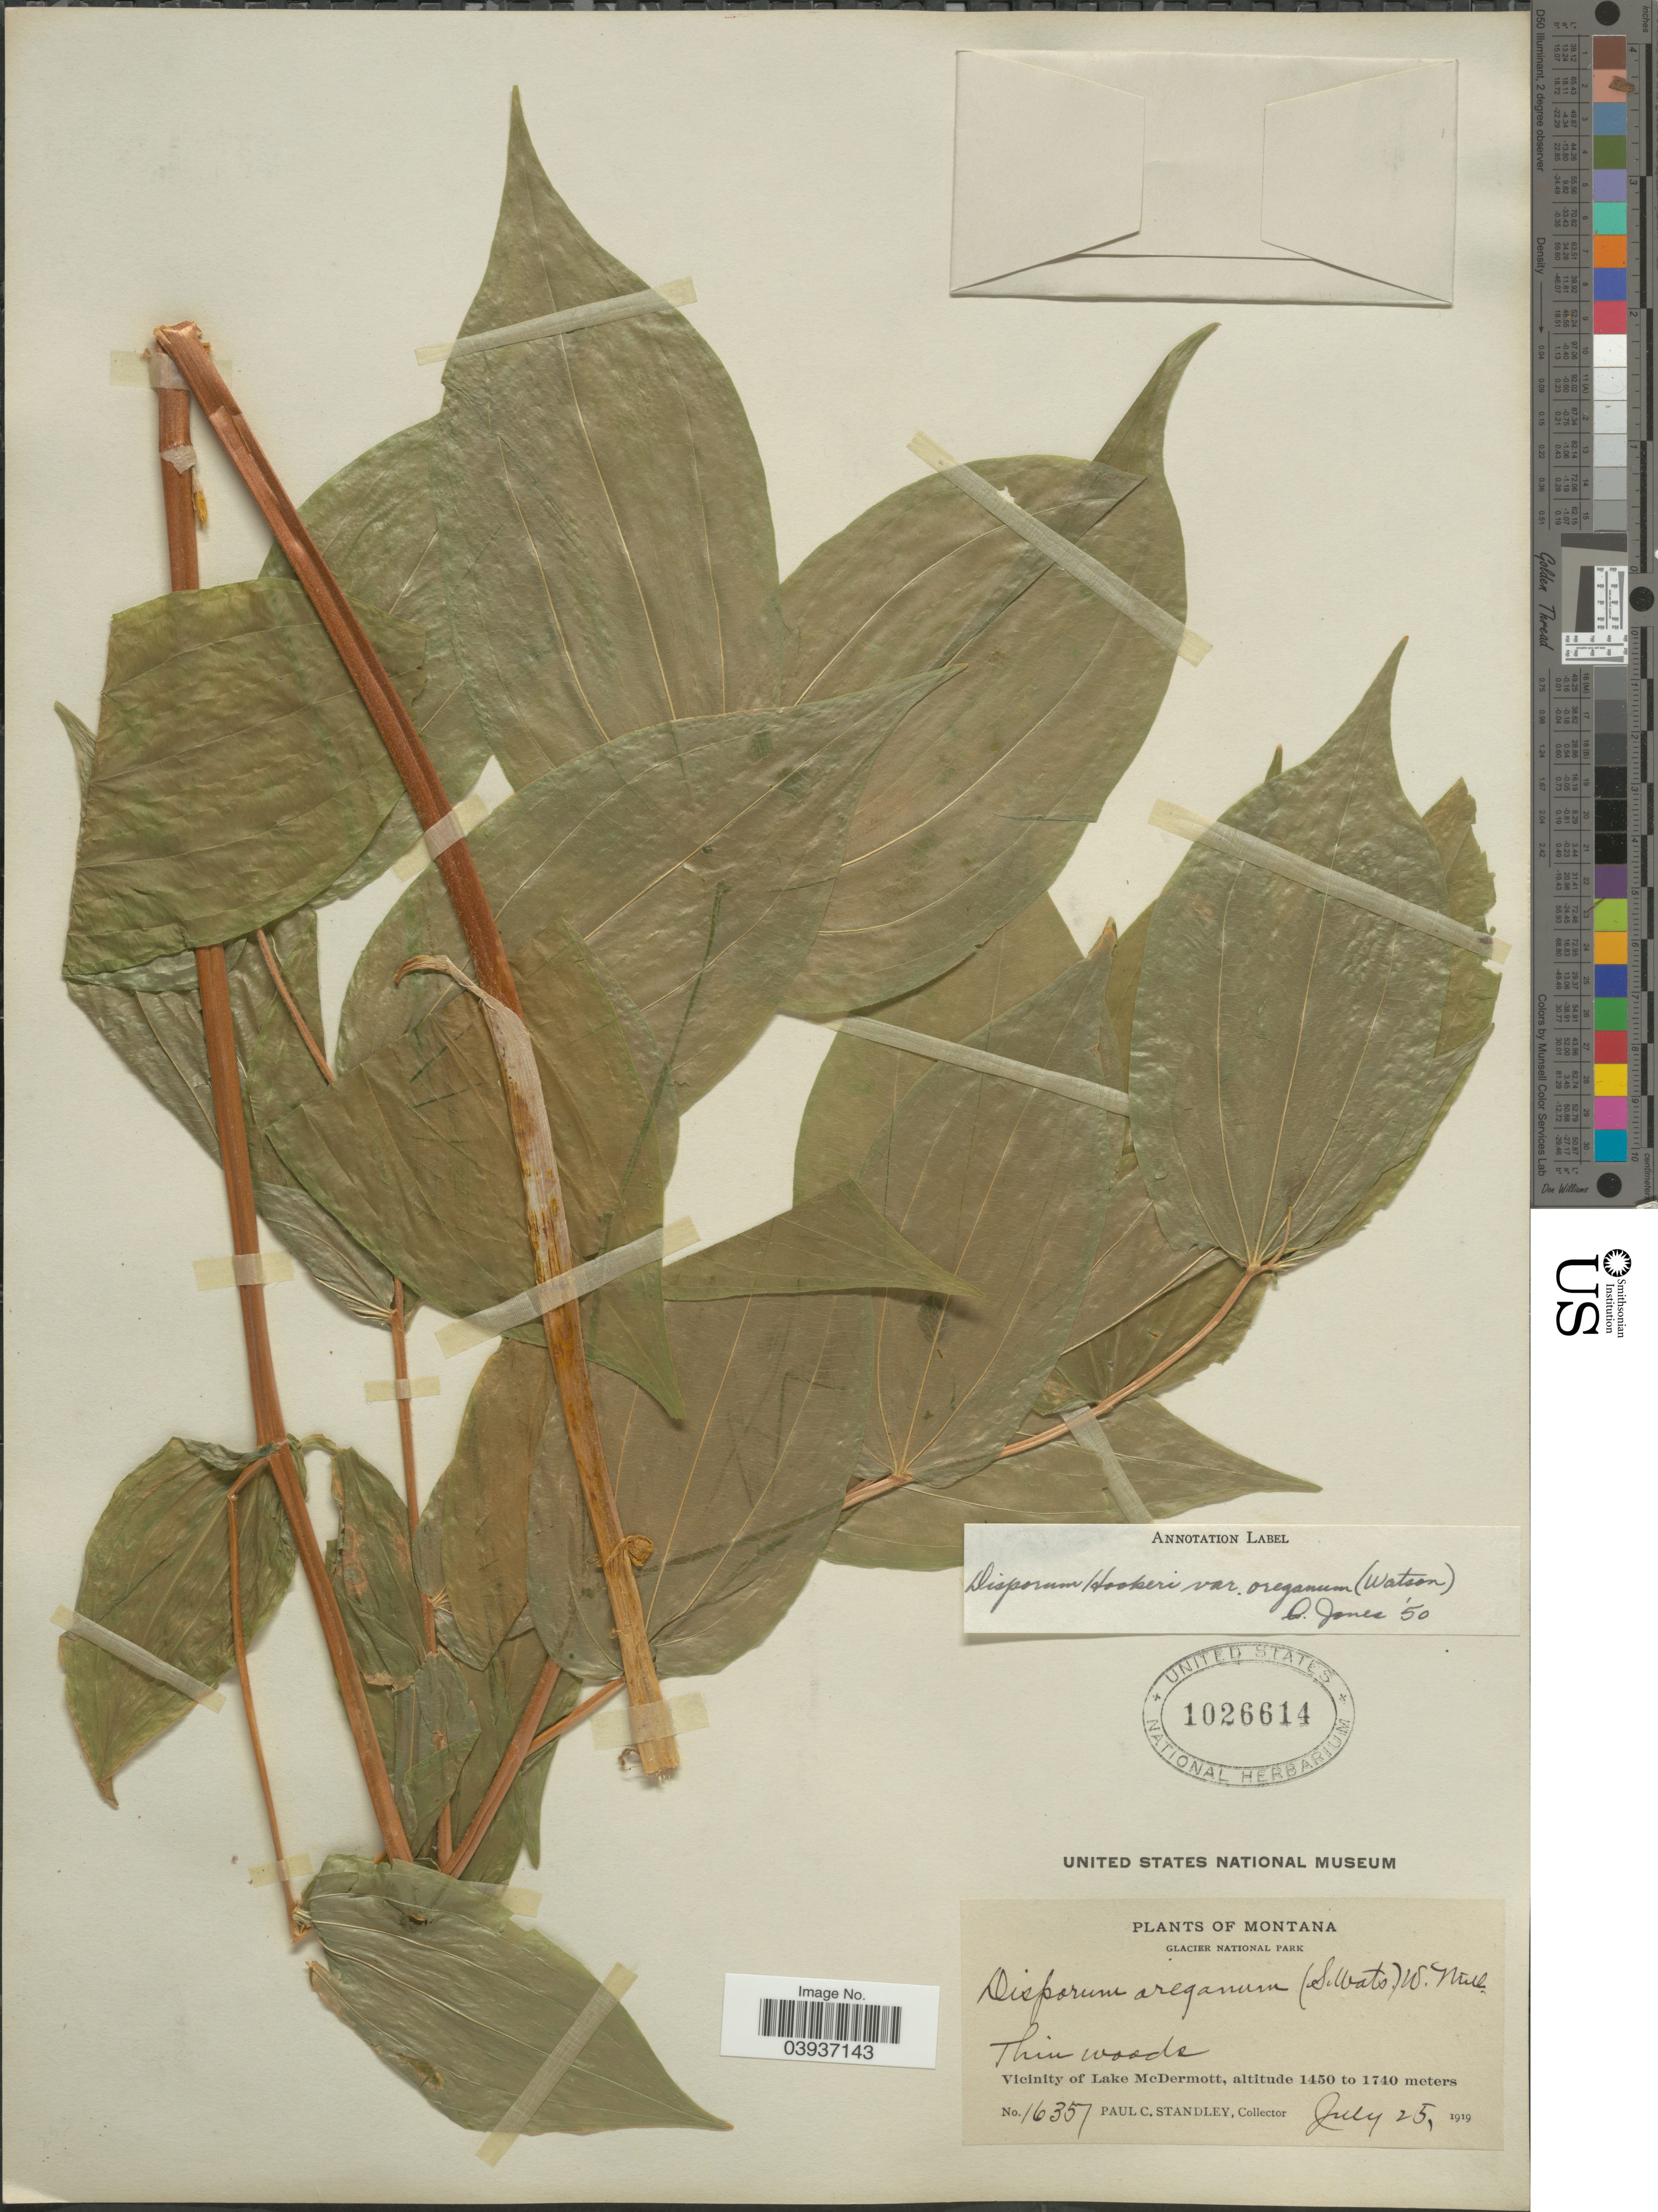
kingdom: Plantae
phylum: Tracheophyta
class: Liliopsida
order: Liliales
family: Colchicaceae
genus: Disporum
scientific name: Disporum hookeri var. oreganum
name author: (S. Watson) Q. Jones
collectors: P. C. Standley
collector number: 16357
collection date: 1919-07-25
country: United States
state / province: Montana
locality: Glacier National Park. Vicinity of Lake McDermott.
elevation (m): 1450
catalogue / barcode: US 1026614